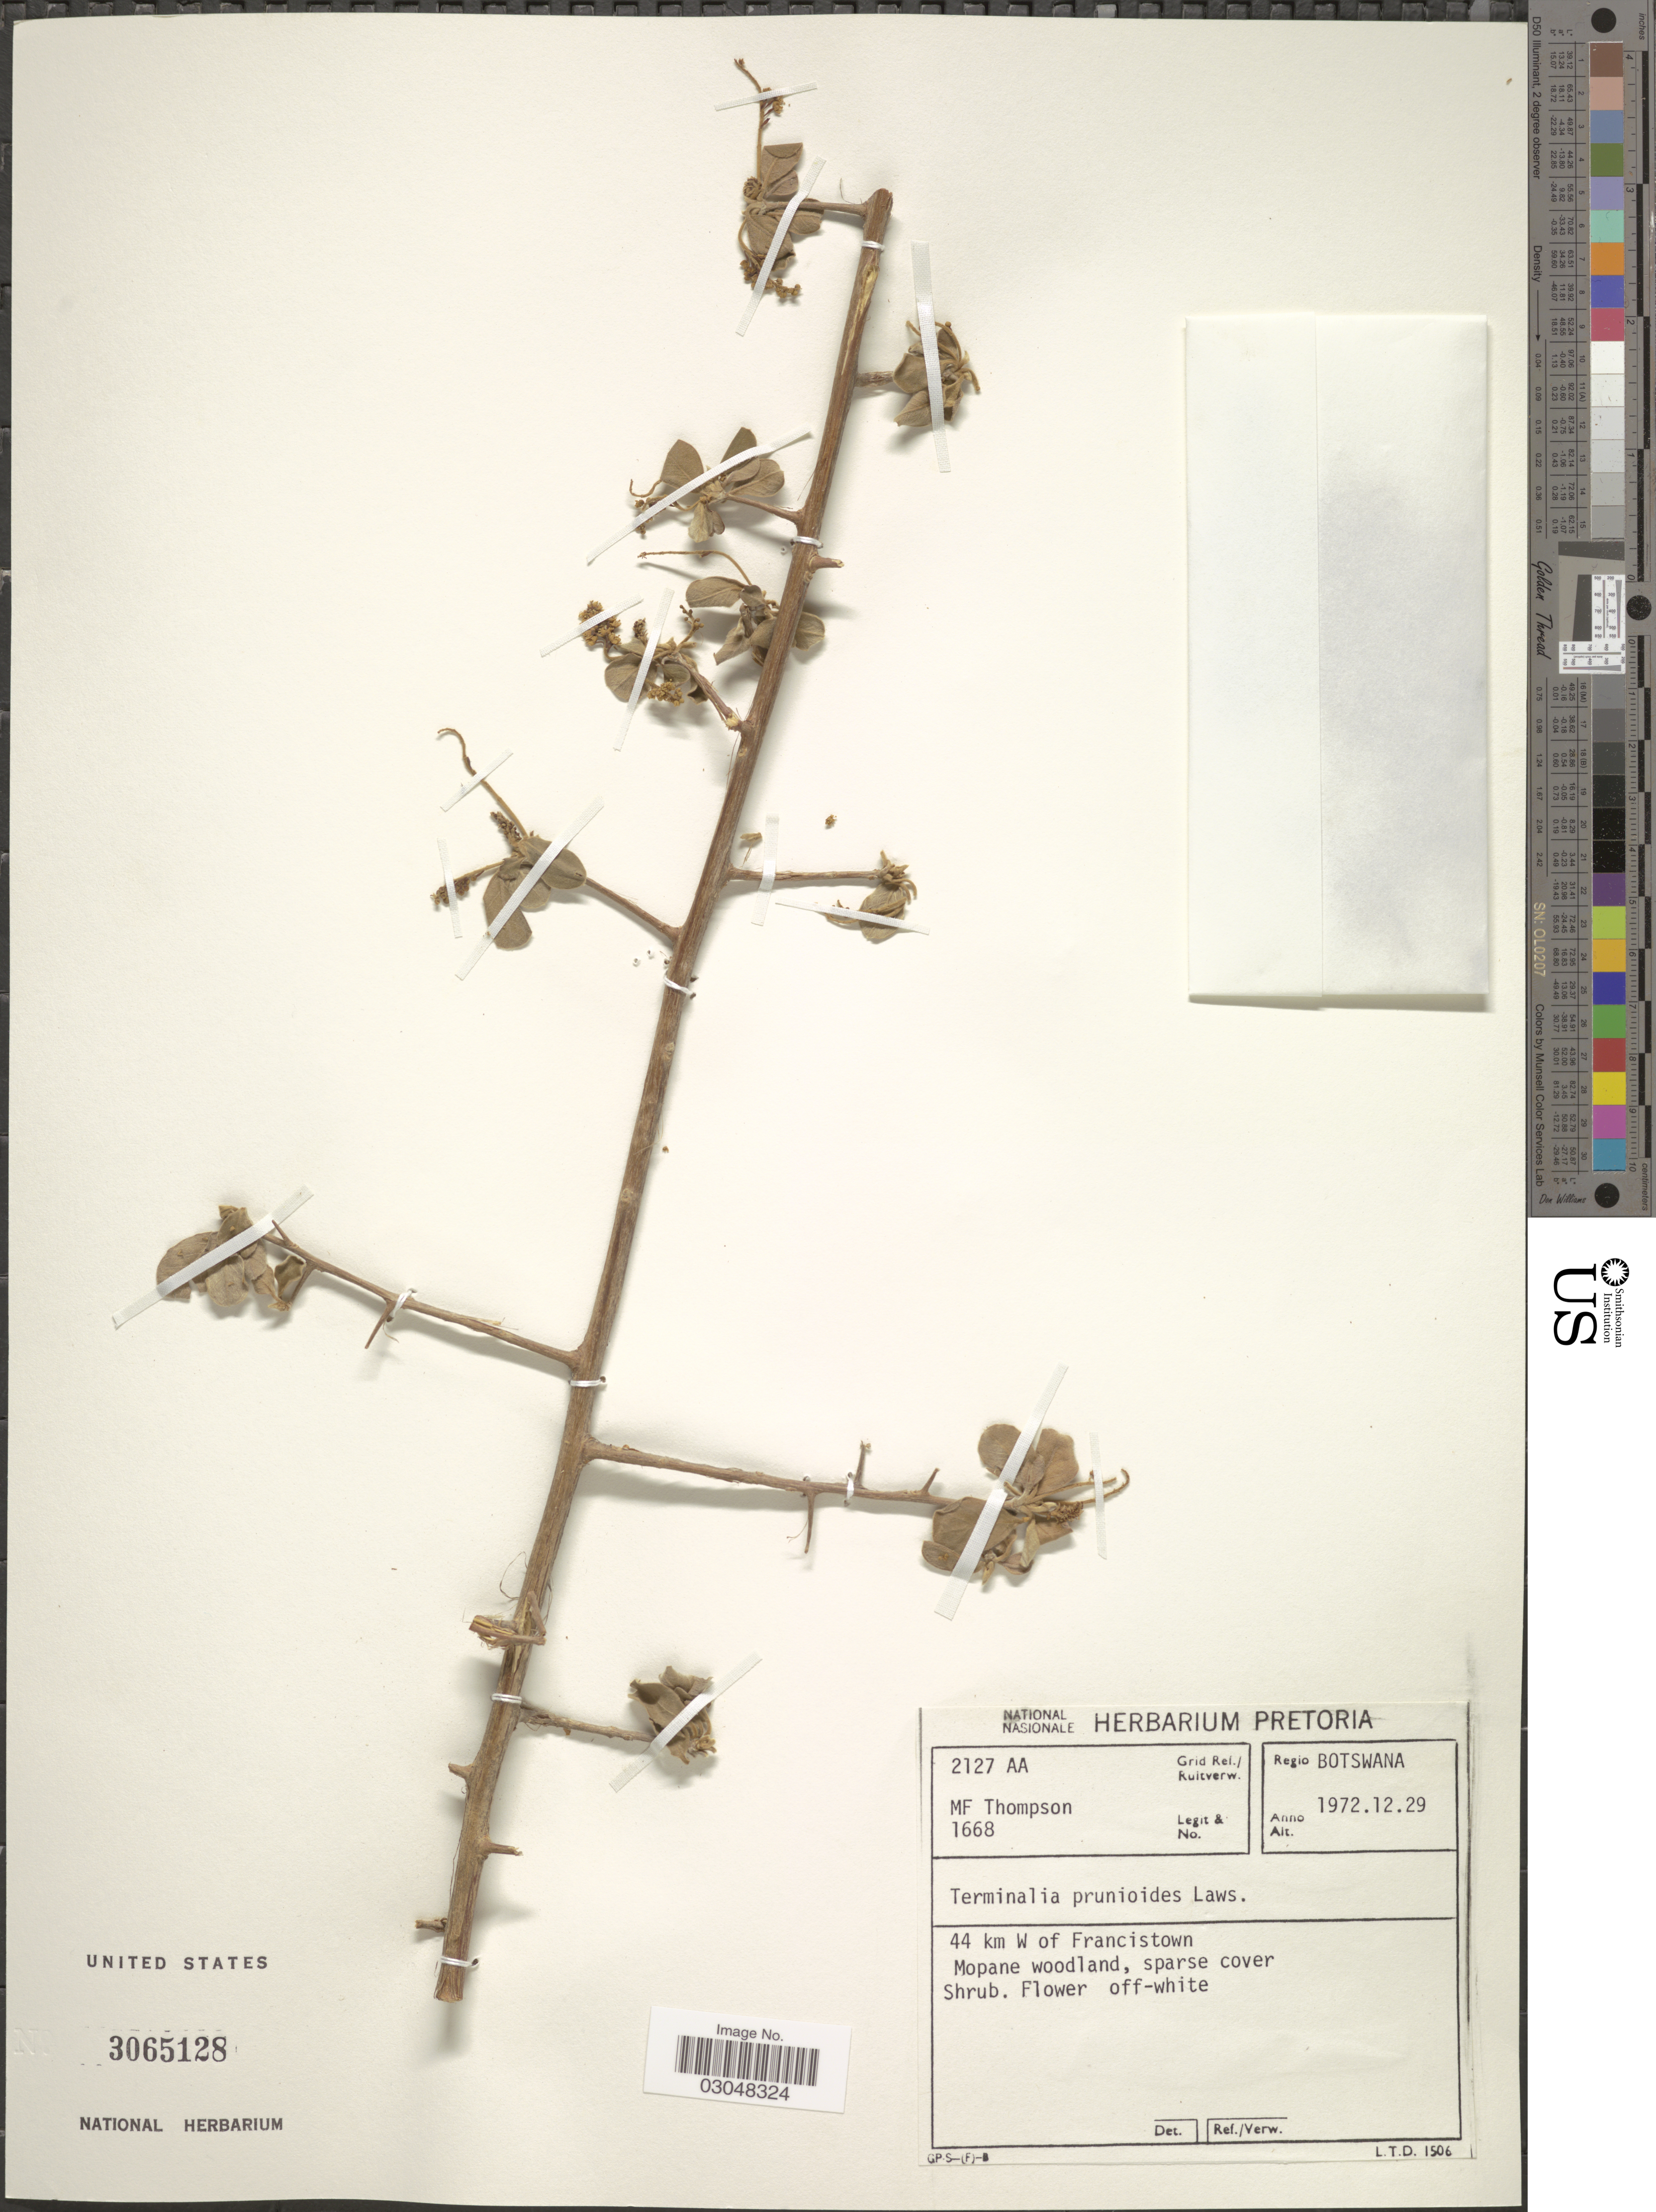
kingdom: Plantae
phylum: Tracheophyta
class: Magnoliopsida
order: Myrtales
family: Combretaceae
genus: Terminalia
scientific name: Terminalia prunioides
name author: M.A. Lawson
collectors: M. F. Thompson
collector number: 1668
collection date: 1972-12-29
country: Botswana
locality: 2127 AA Grid ref./ Ruitverw. 44 km W of Francistown.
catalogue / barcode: US 3065128